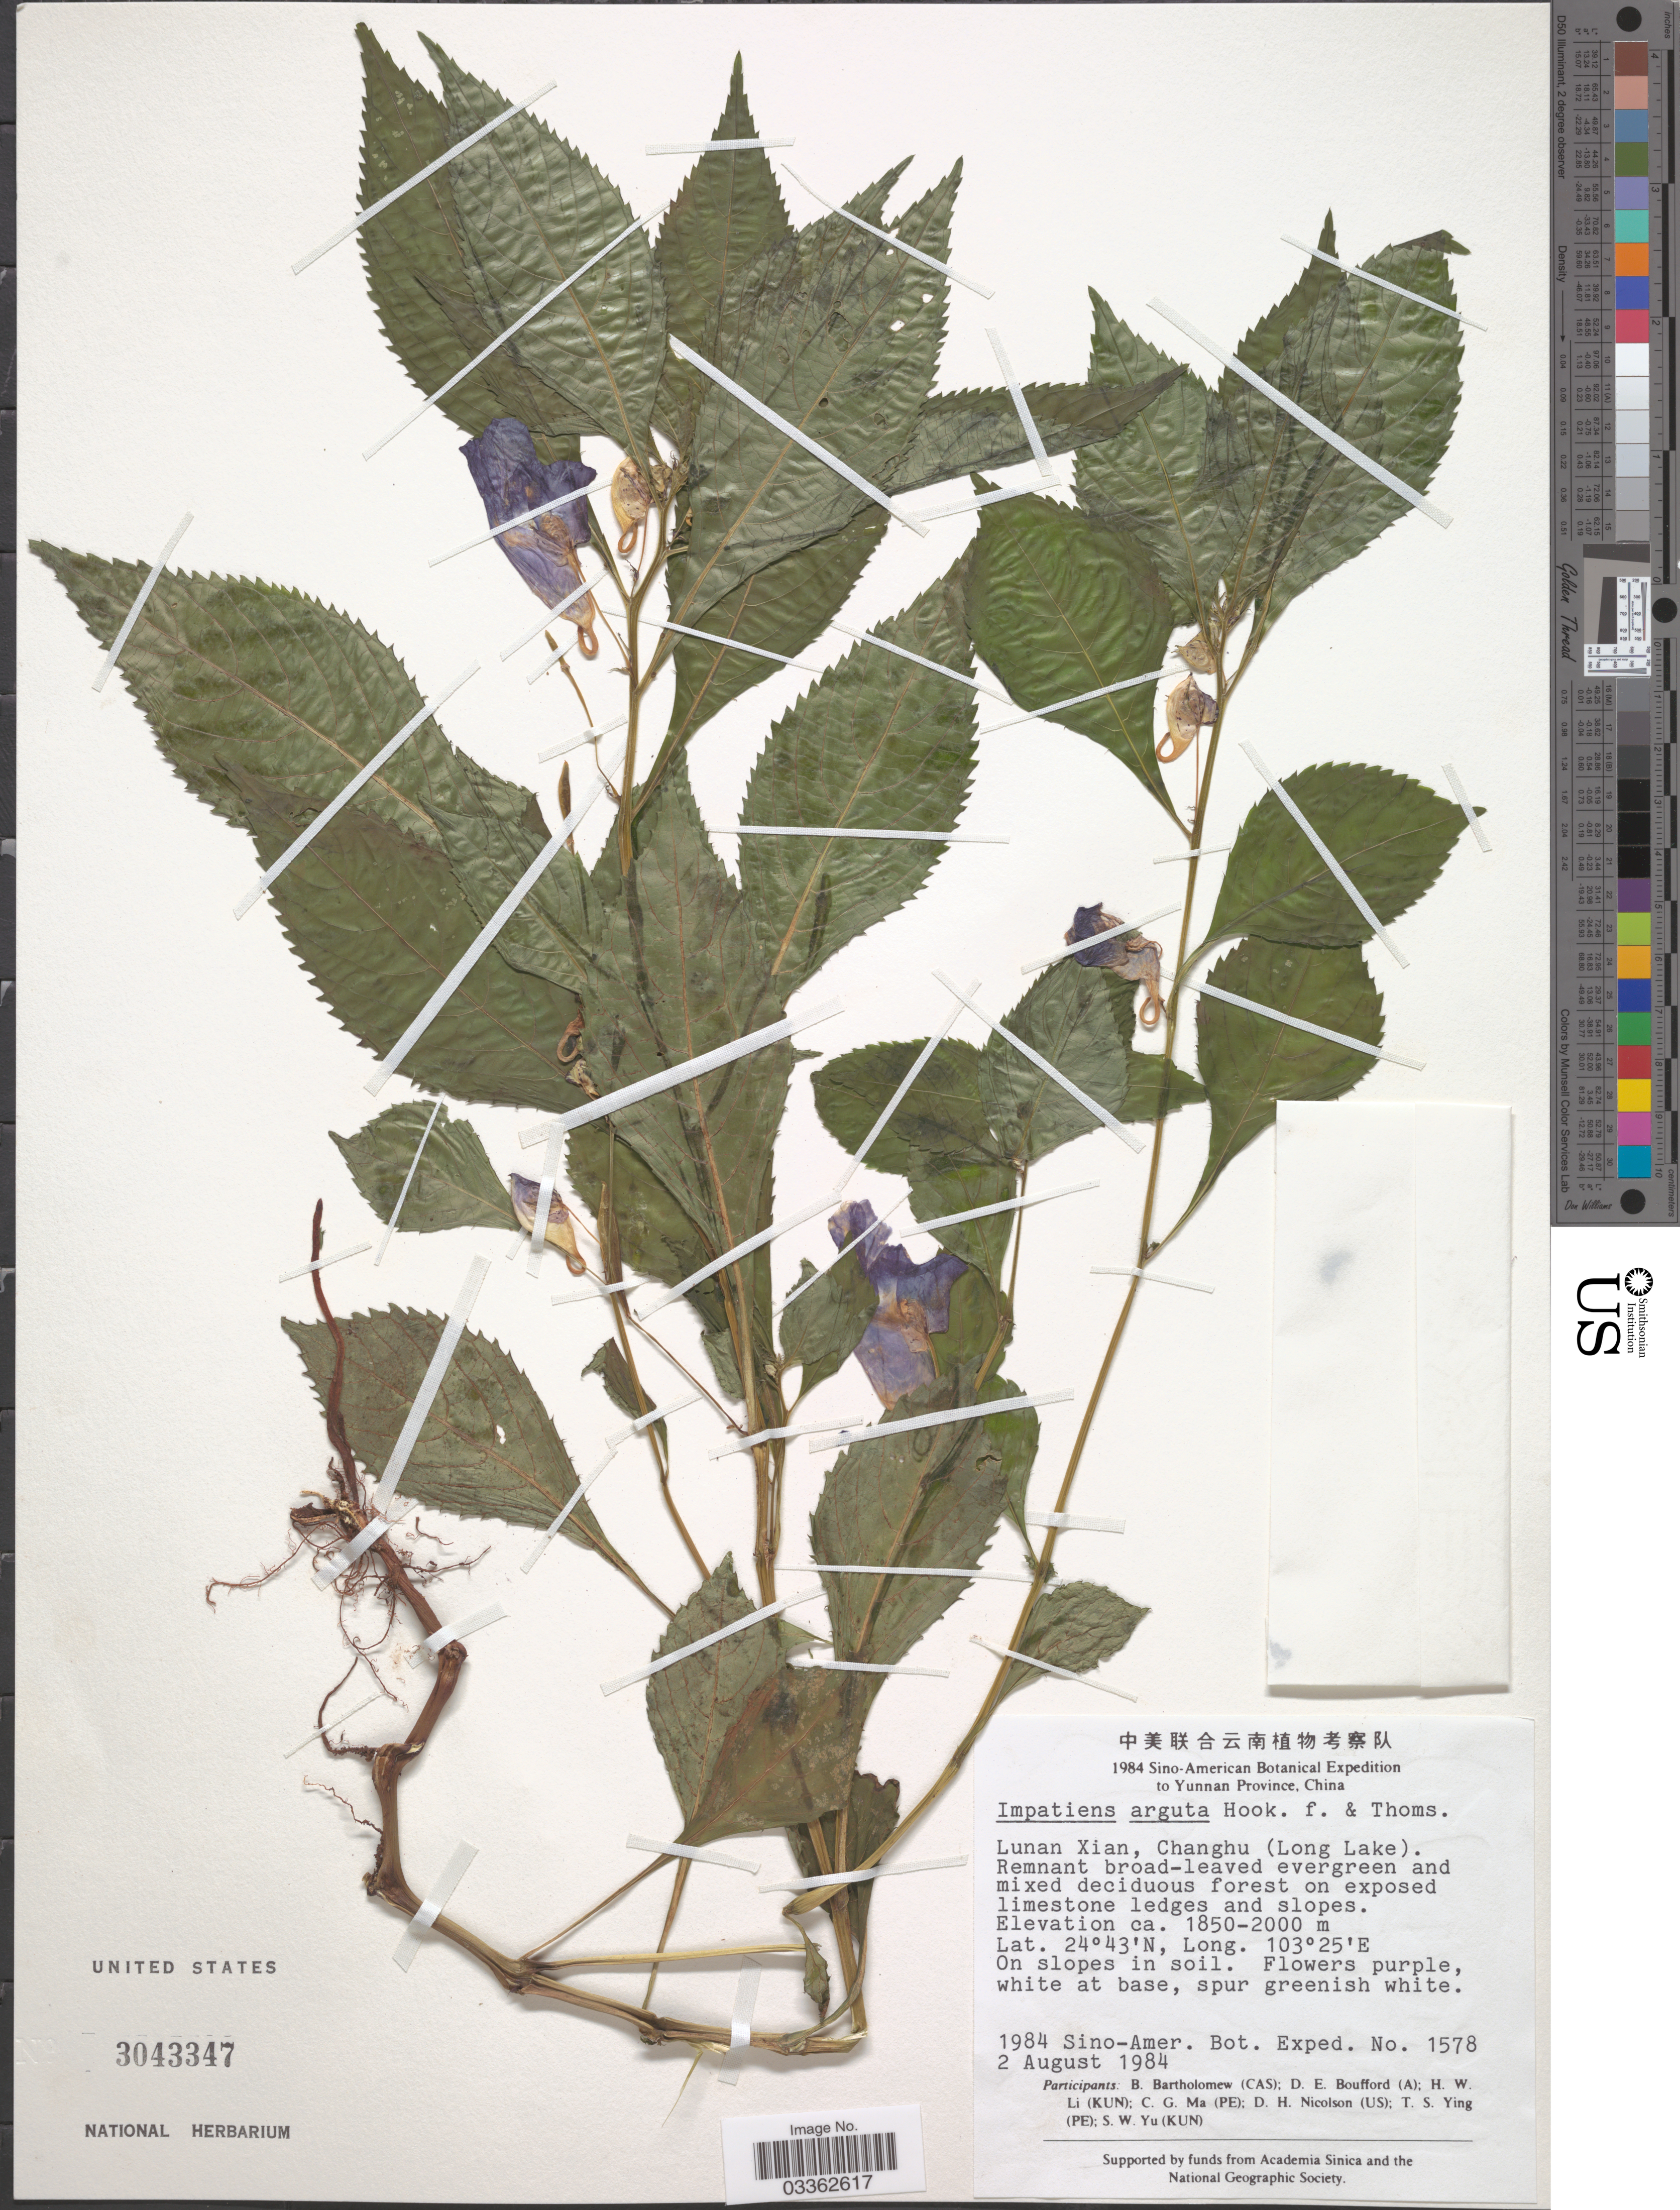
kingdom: Plantae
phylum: Tracheophyta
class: Magnoliopsida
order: Ericales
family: Balsaminaceae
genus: Impatiens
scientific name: Impatiens arguta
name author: Hook. f. & Thomson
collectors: Sino-Amer. Bot. Exped. 1984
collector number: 1578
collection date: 1984-08-02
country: China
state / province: Yunnan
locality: Lunan Xian, Changhu (Long Lake).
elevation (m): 1850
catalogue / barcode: US 3043347